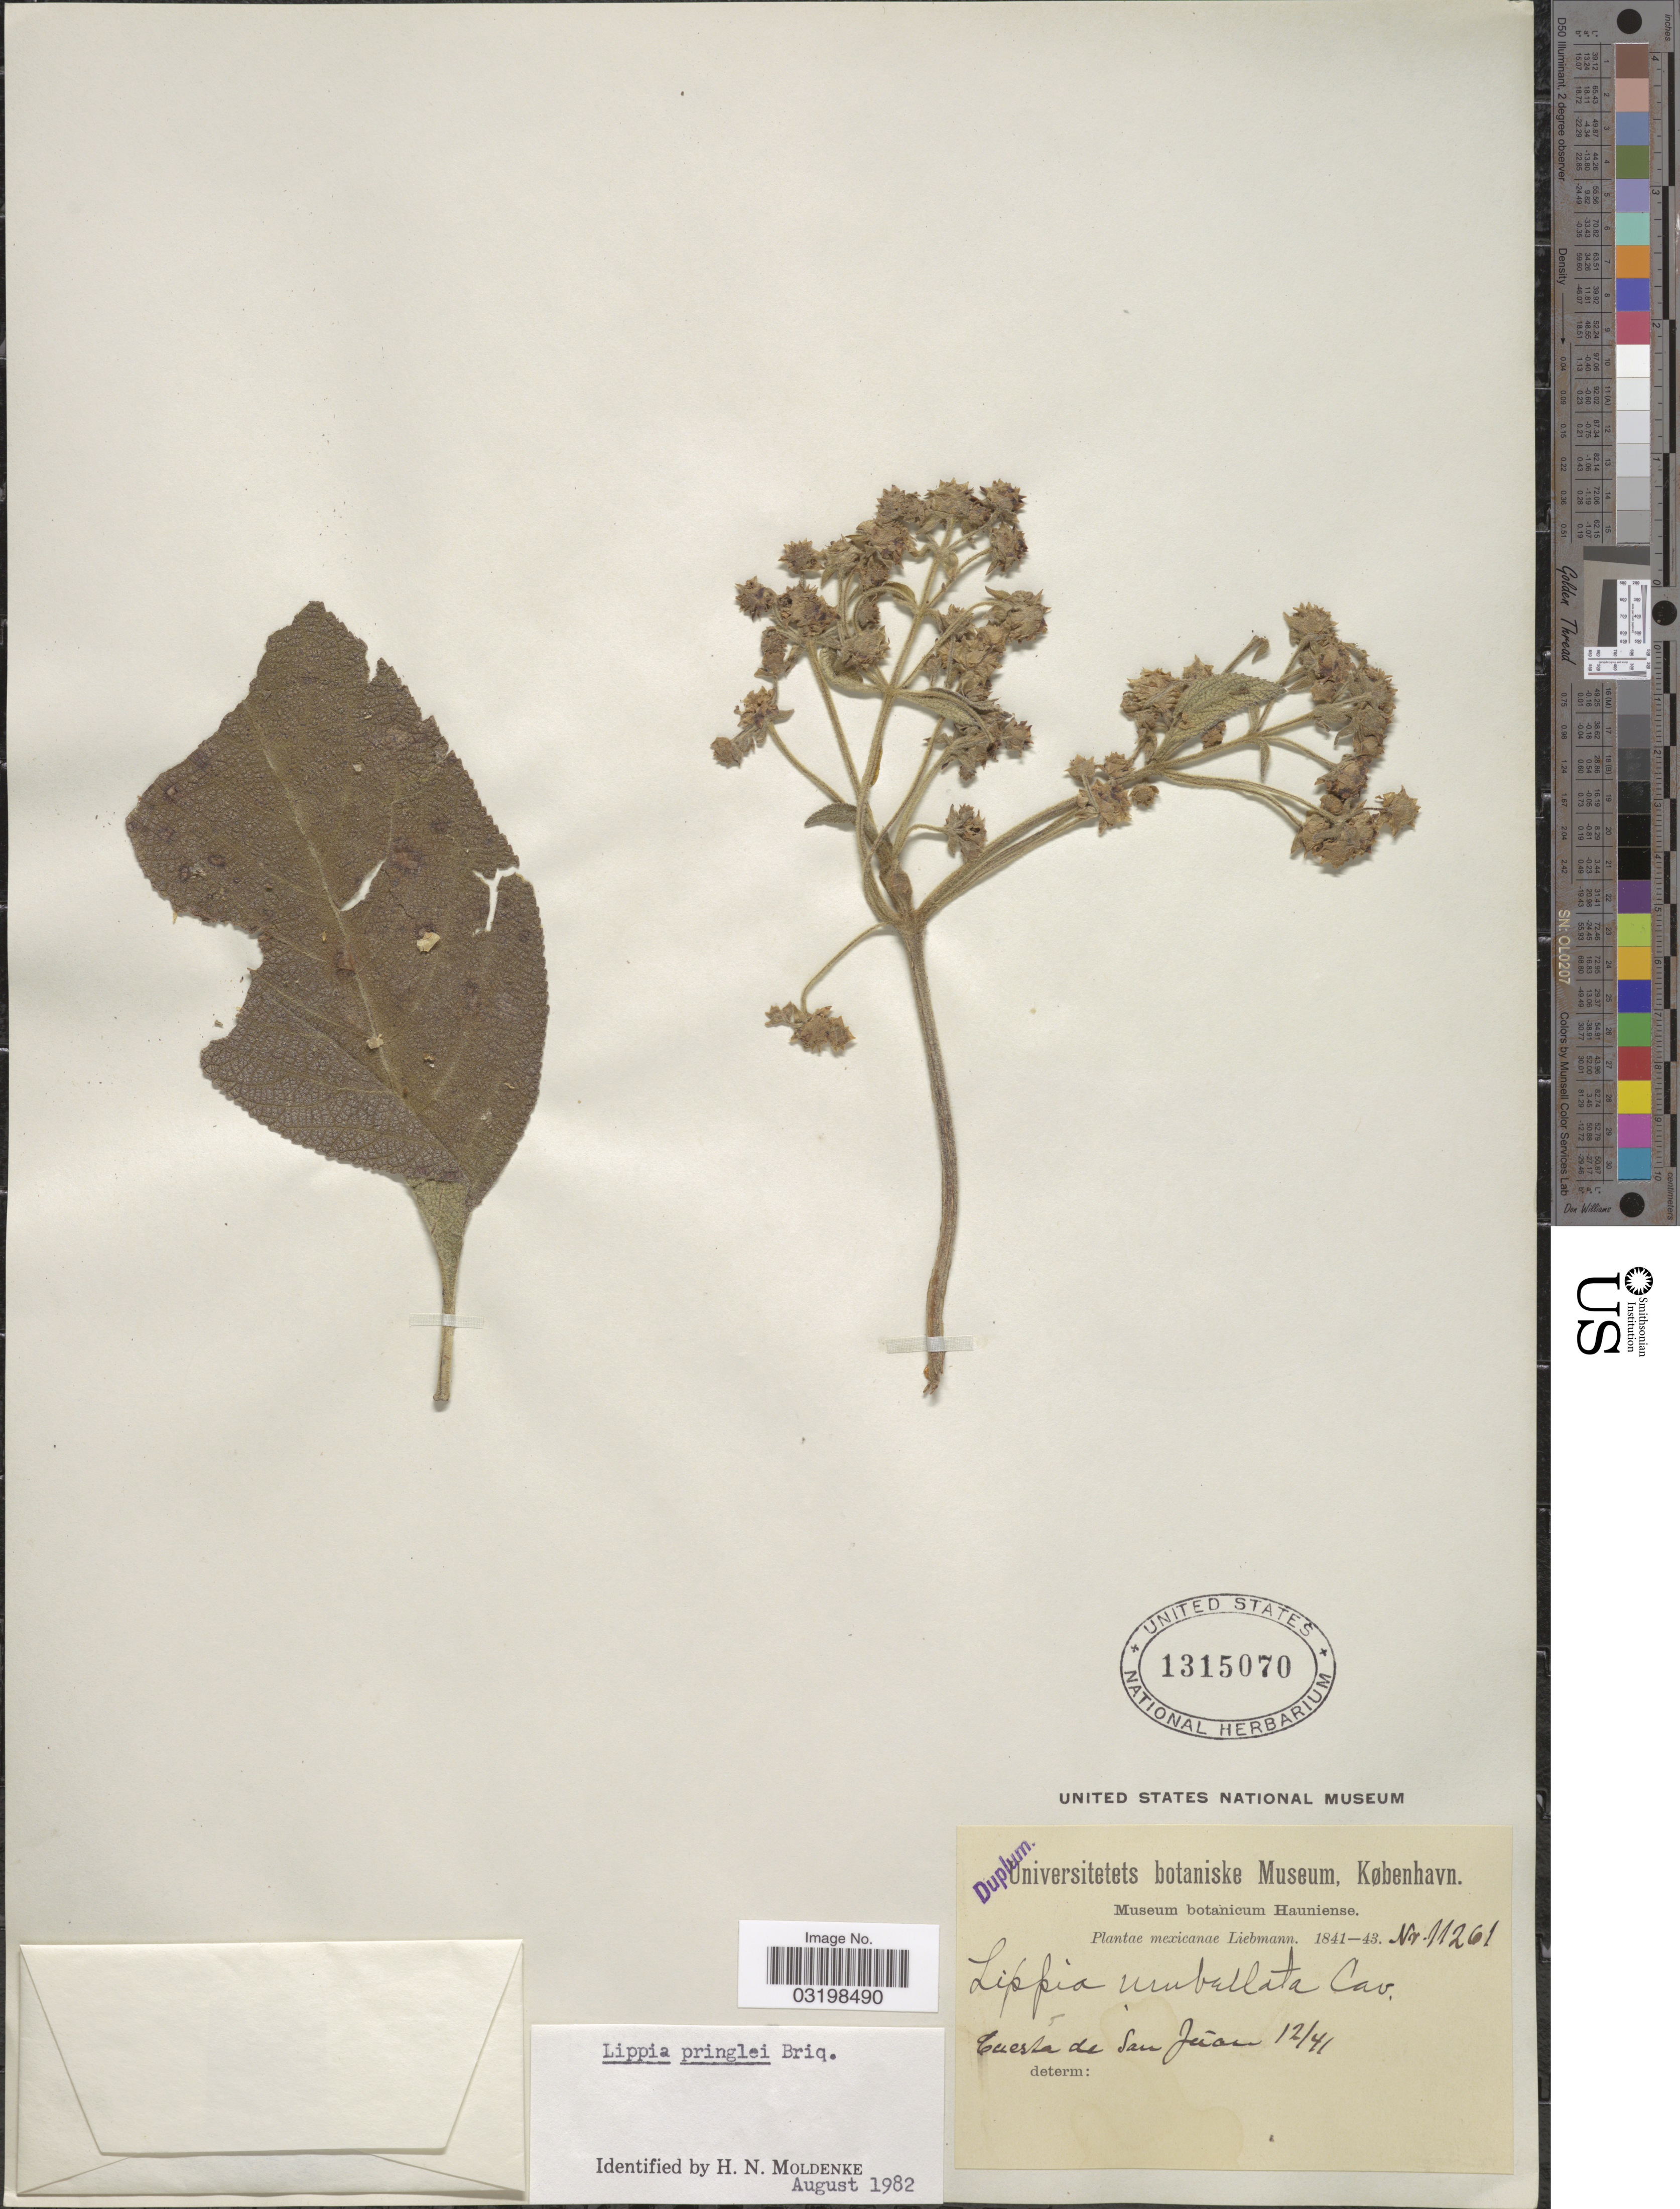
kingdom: Plantae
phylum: Tracheophyta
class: Magnoliopsida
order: Lamiales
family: Verbenaceae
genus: Lippia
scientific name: Lippia umbellata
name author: Cav.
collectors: Liebmann, --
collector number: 11261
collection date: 1841-12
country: Mexico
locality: Cuesta de San Júan.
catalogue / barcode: US 1315070